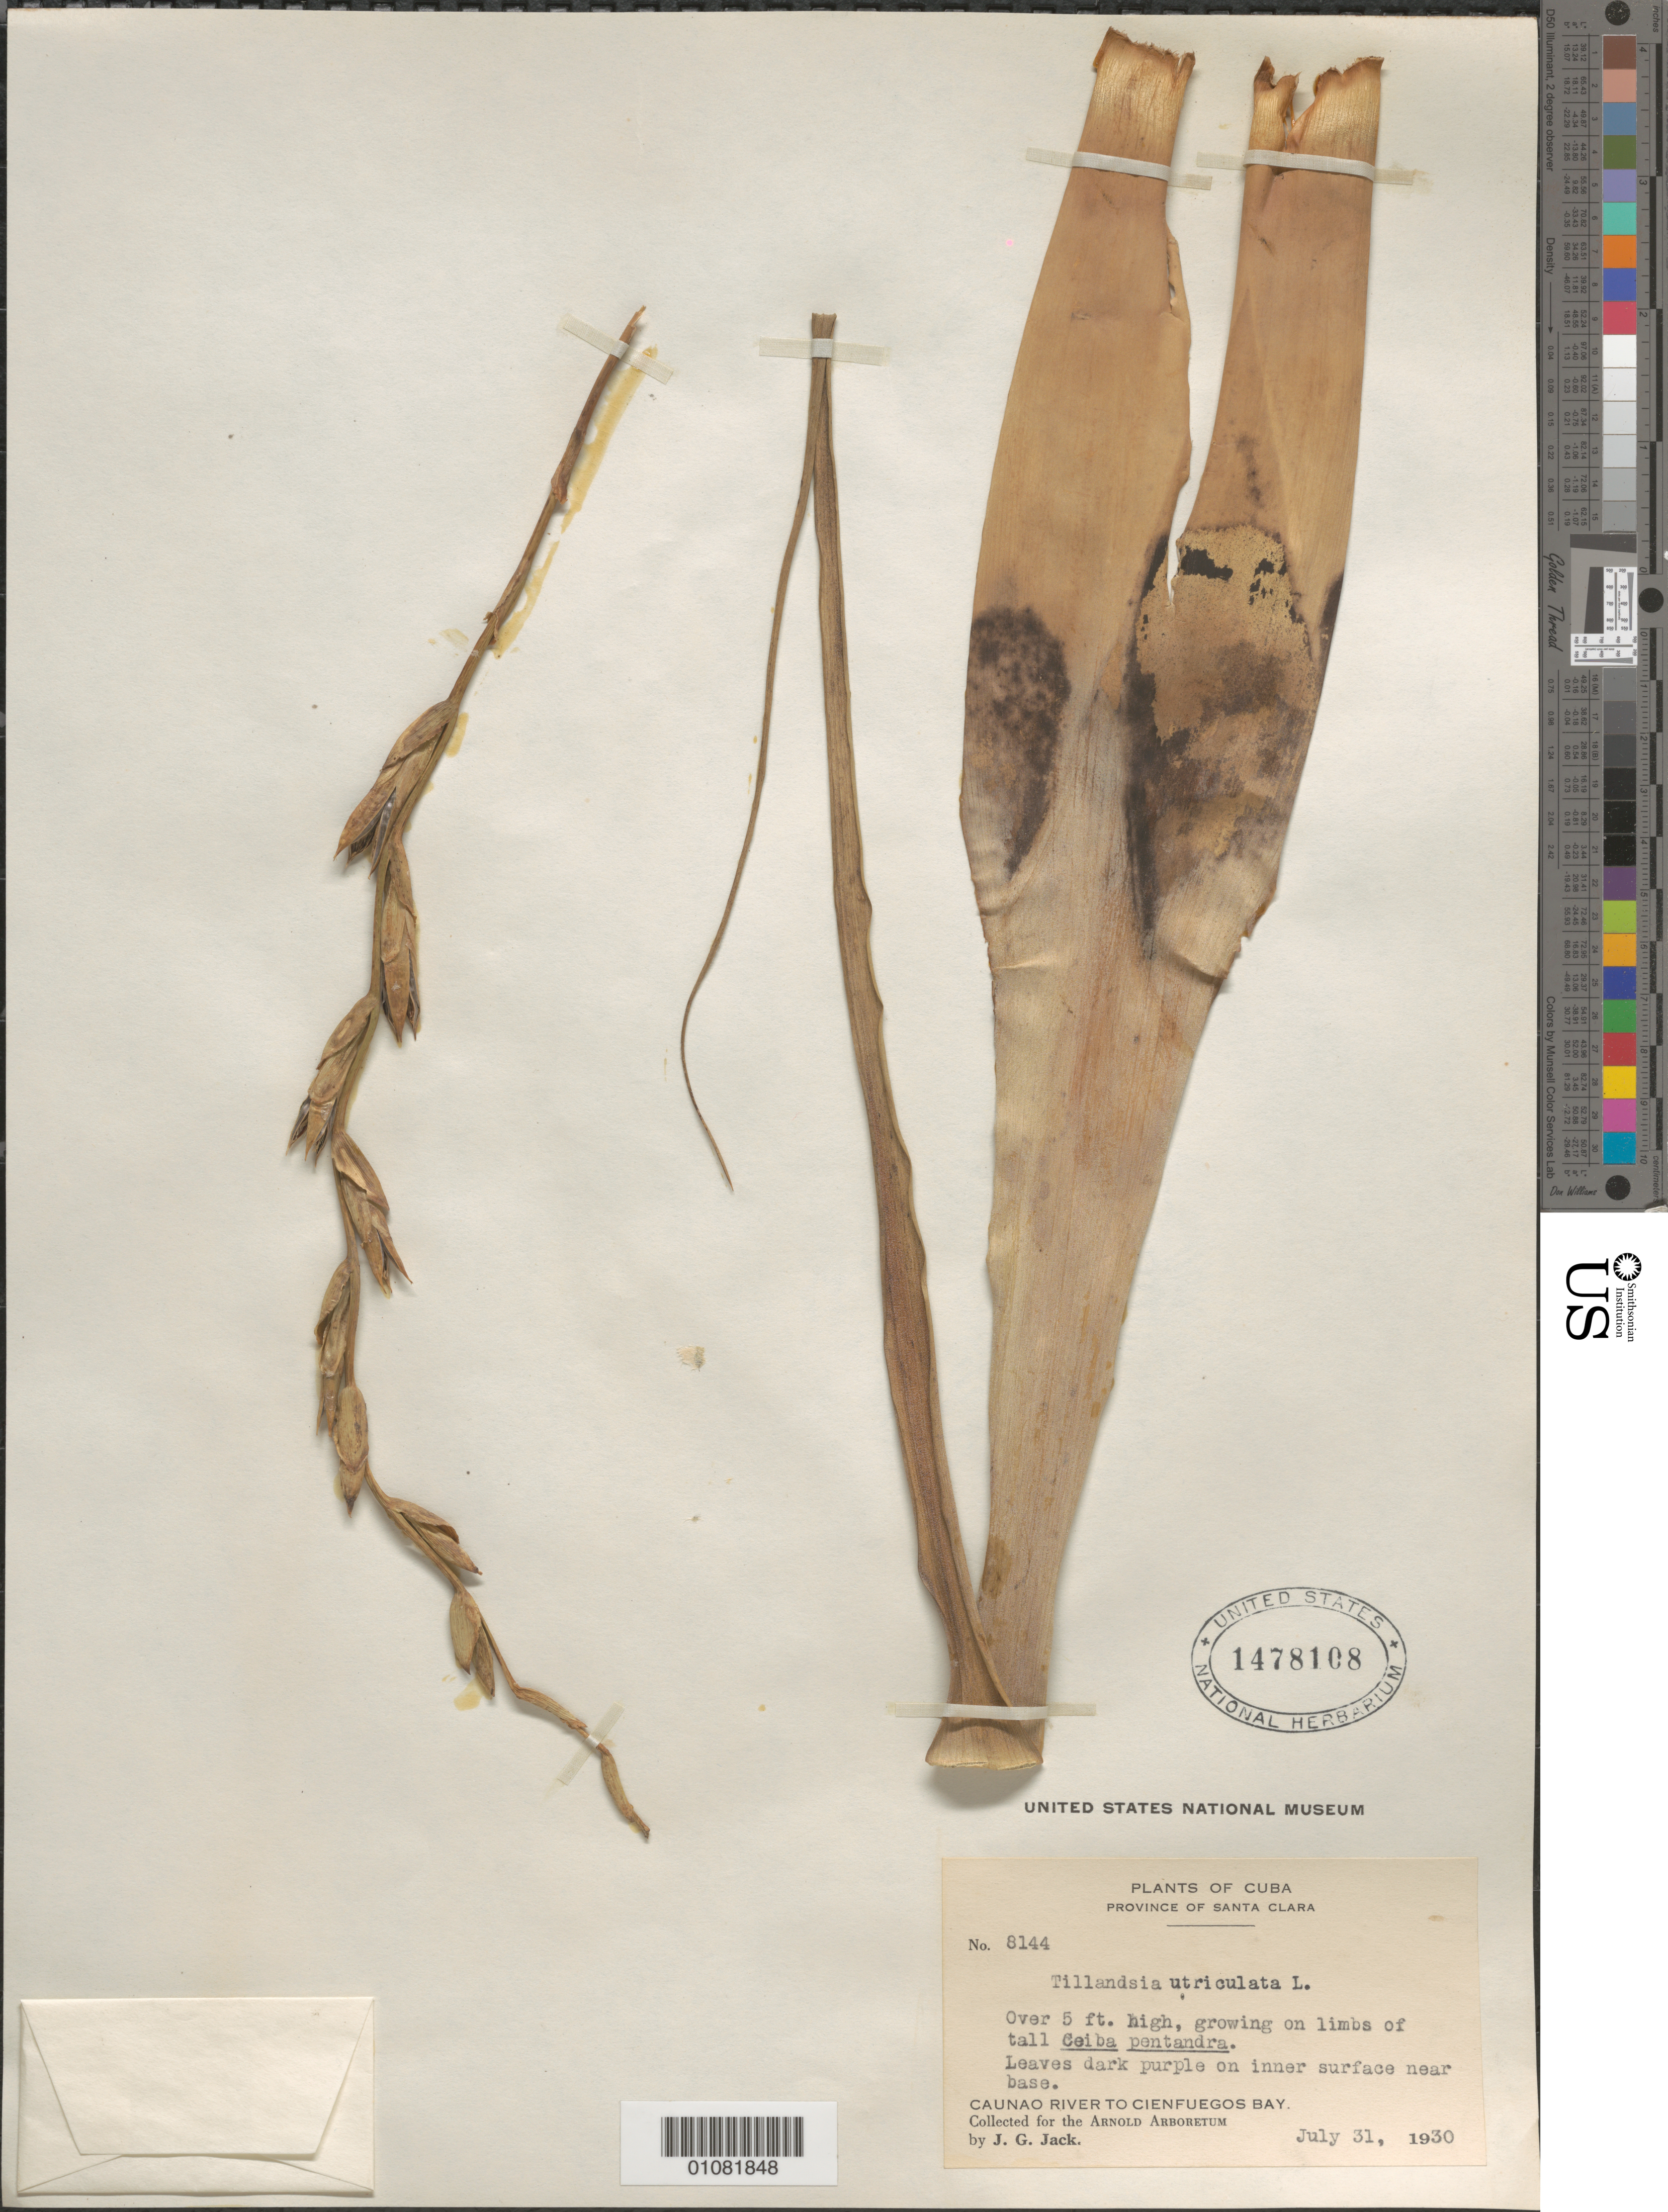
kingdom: Plantae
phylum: Tracheophyta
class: Liliopsida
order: Poales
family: Bromeliaceae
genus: Tillandsia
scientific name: Tillandsia utriculata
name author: L.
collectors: J. G. Jack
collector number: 8144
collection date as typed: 31 Jul 1930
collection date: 1930-07-31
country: Cuba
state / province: Villa Clara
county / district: Santa Clara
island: Cuba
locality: Caunao River to Cienfuegos Bay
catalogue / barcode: US 1478108